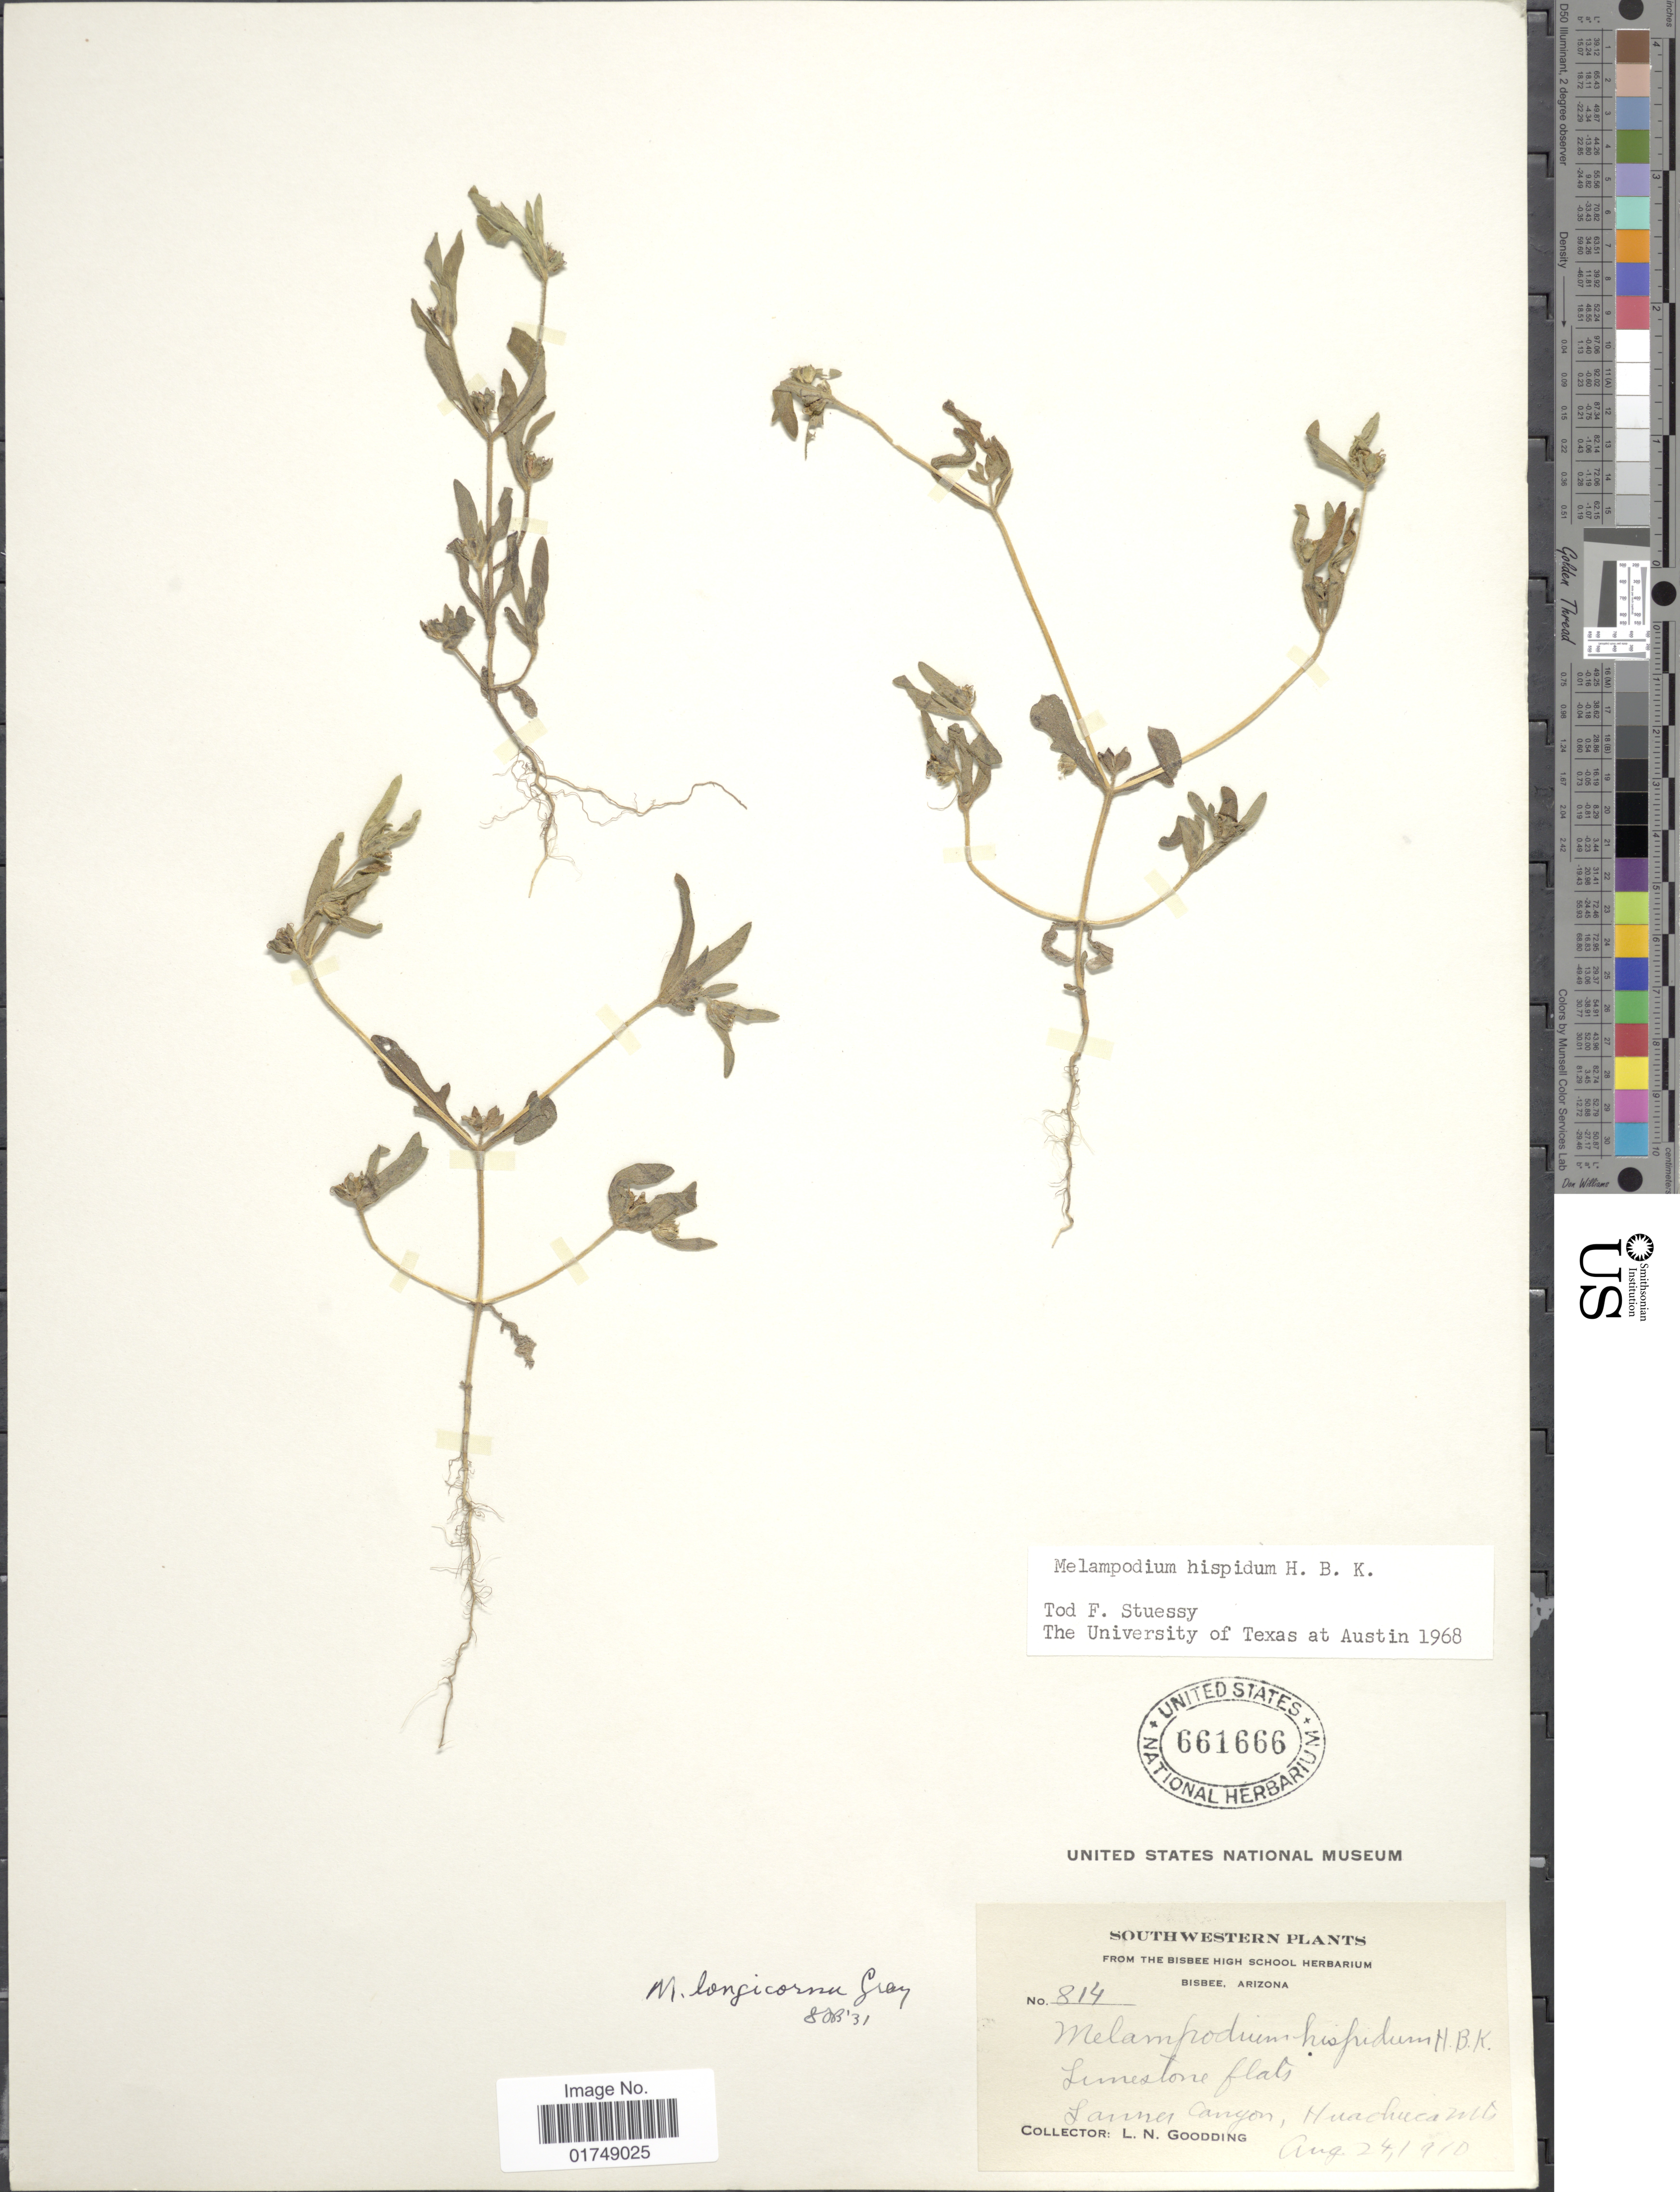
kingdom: Plantae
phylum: Tracheophyta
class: Magnoliopsida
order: Asterales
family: Asteraceae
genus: Melampodium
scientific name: Melampodium hispidum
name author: Kunth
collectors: L. N. Goodding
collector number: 814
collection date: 1910-08-24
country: United States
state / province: Arizona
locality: Southwestern. Lanner Canyon, Huachuca Mts.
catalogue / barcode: US 661666